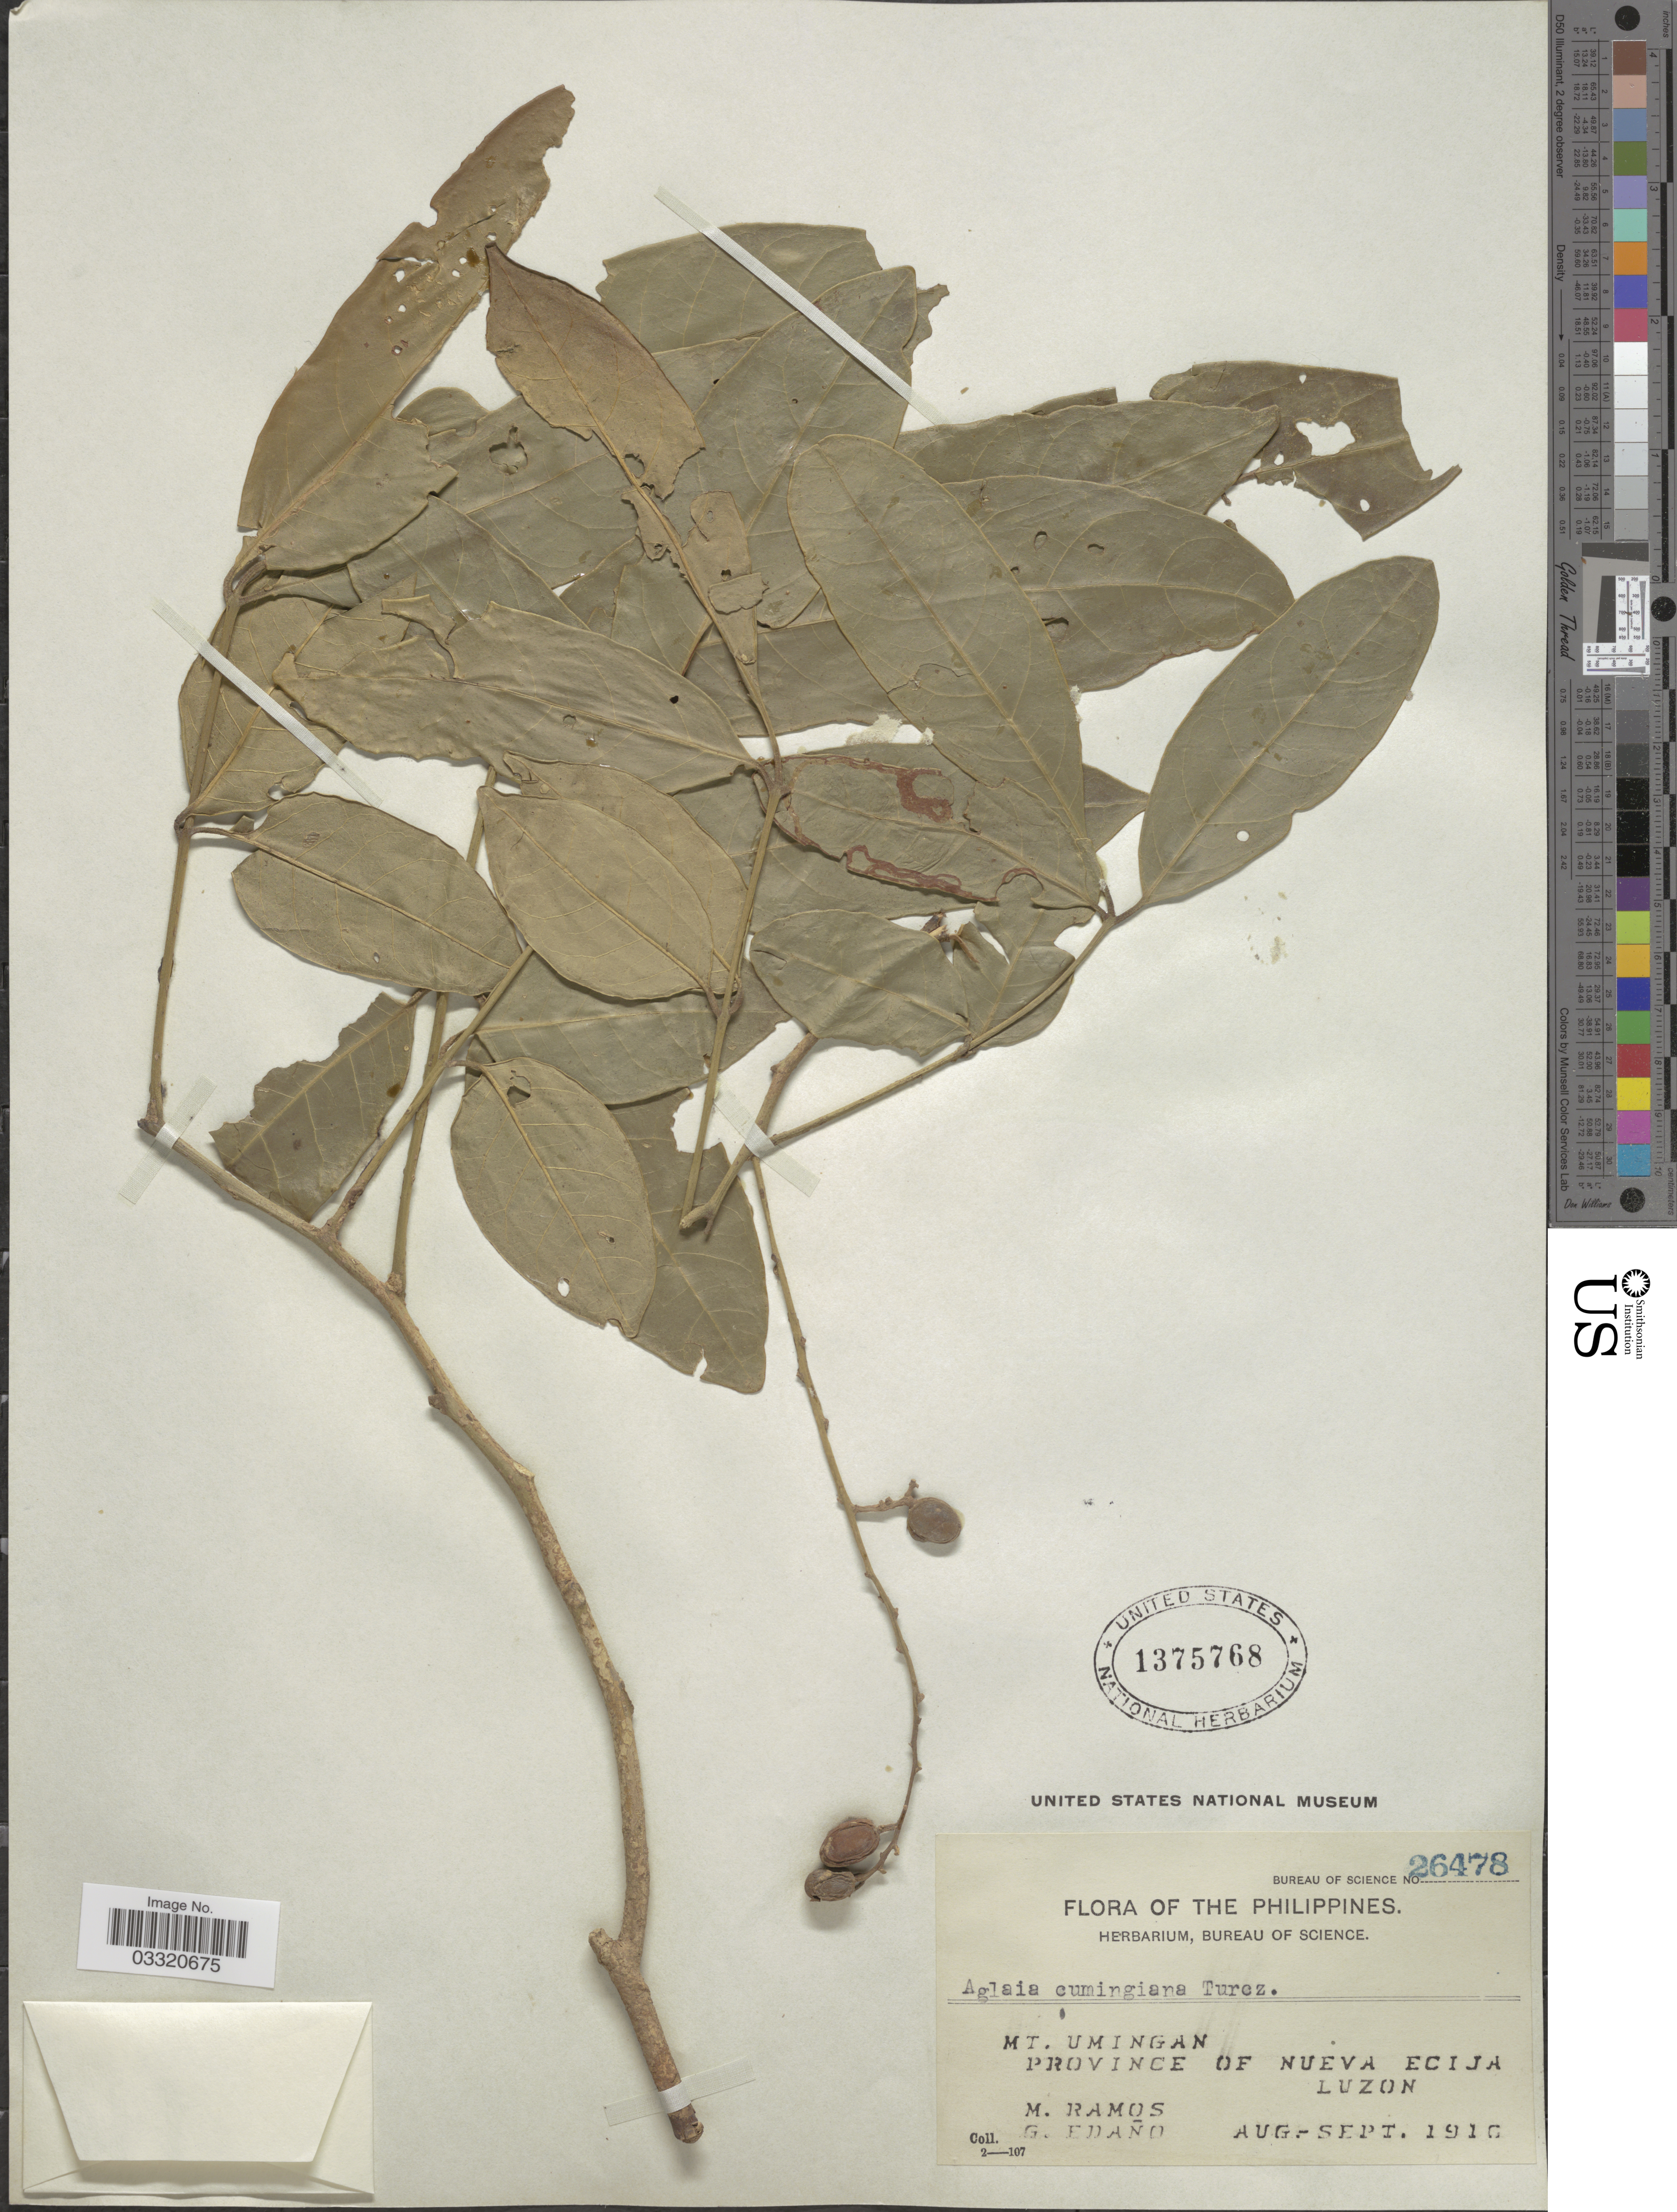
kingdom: Plantae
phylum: Tracheophyta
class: Magnoliopsida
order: Sapindales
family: Meliaceae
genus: Aglaia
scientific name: Aglaia cumingiana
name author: Turcz.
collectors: M. Ramos & G. Edaño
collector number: Bureau of Science 26478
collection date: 1916-08/1916-09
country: Philippines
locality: Mt. Umingan. Province of Nueva Ecija, Luzon.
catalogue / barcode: US 1375768